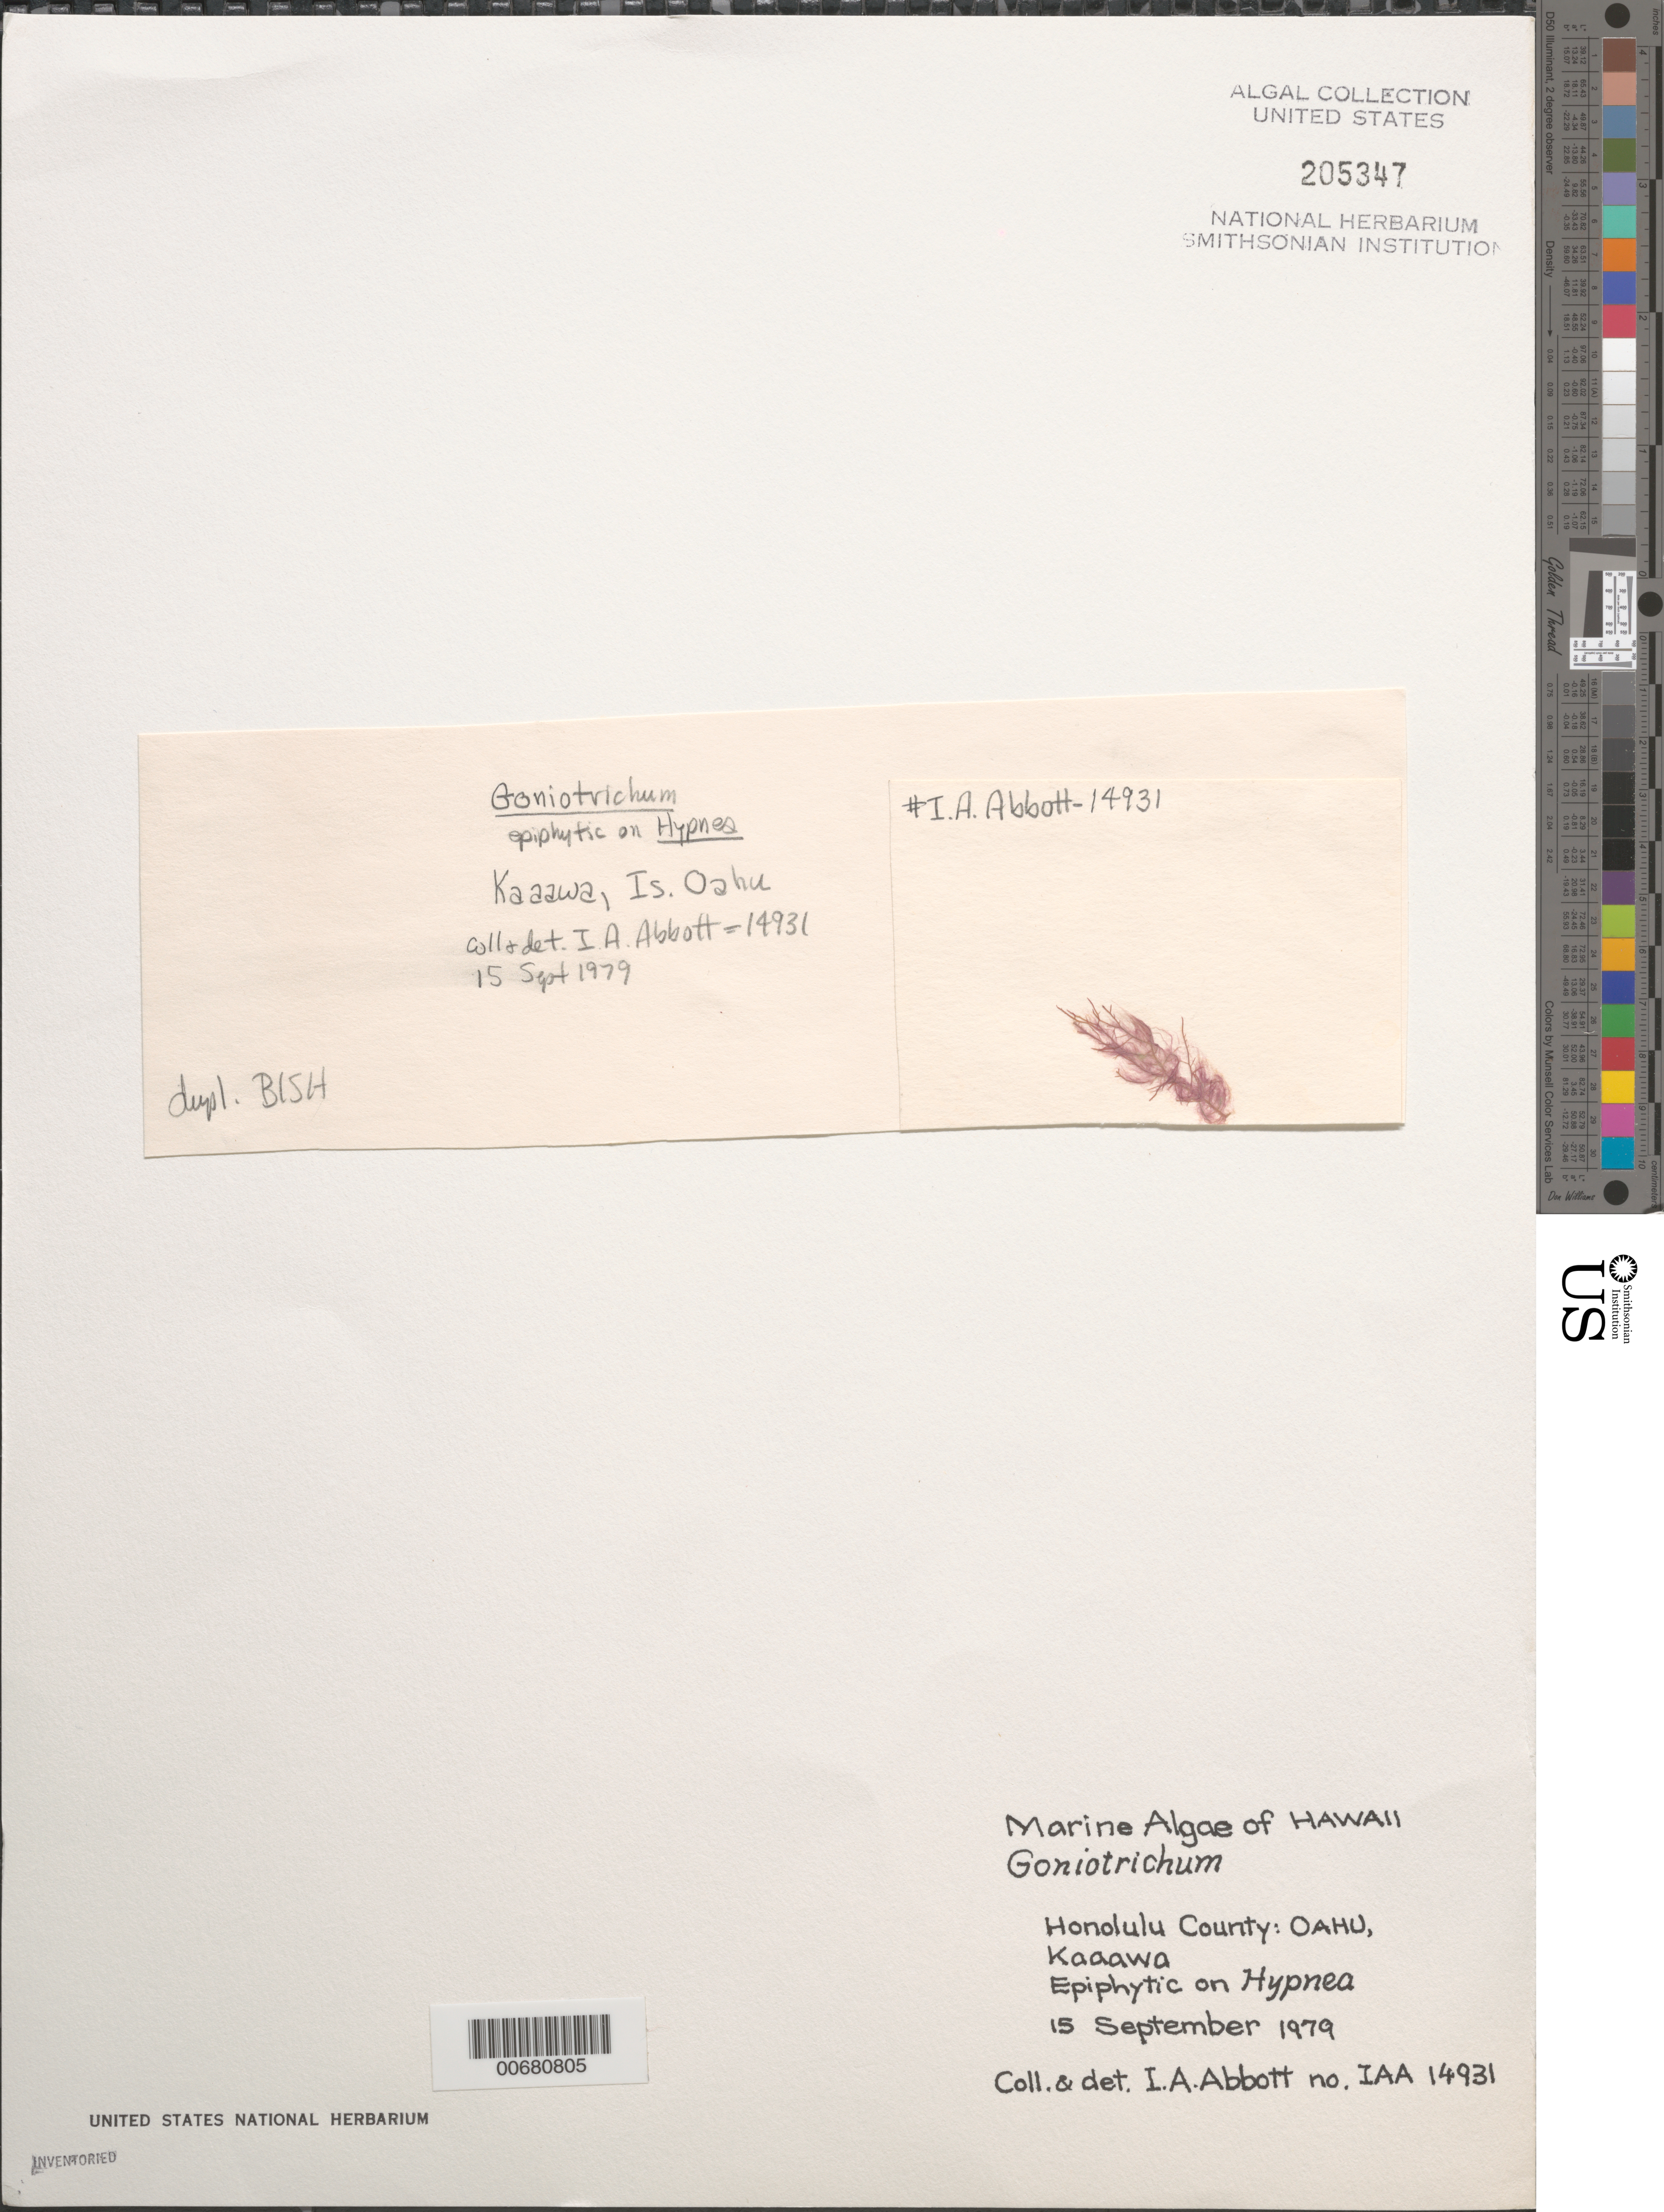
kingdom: Plantae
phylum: Rhodophyta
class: Compsopogonophyceae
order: Erythropeltidales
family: Erythrotrichiaceae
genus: Erythrotrichia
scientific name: Erythrotrichia sp.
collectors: I. A. Abbott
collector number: IAA 14931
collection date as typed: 15 Sep 1979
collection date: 1979-09-15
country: United States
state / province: Hawaii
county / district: Honolulu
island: Oahu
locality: Kaaawa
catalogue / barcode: US 205347